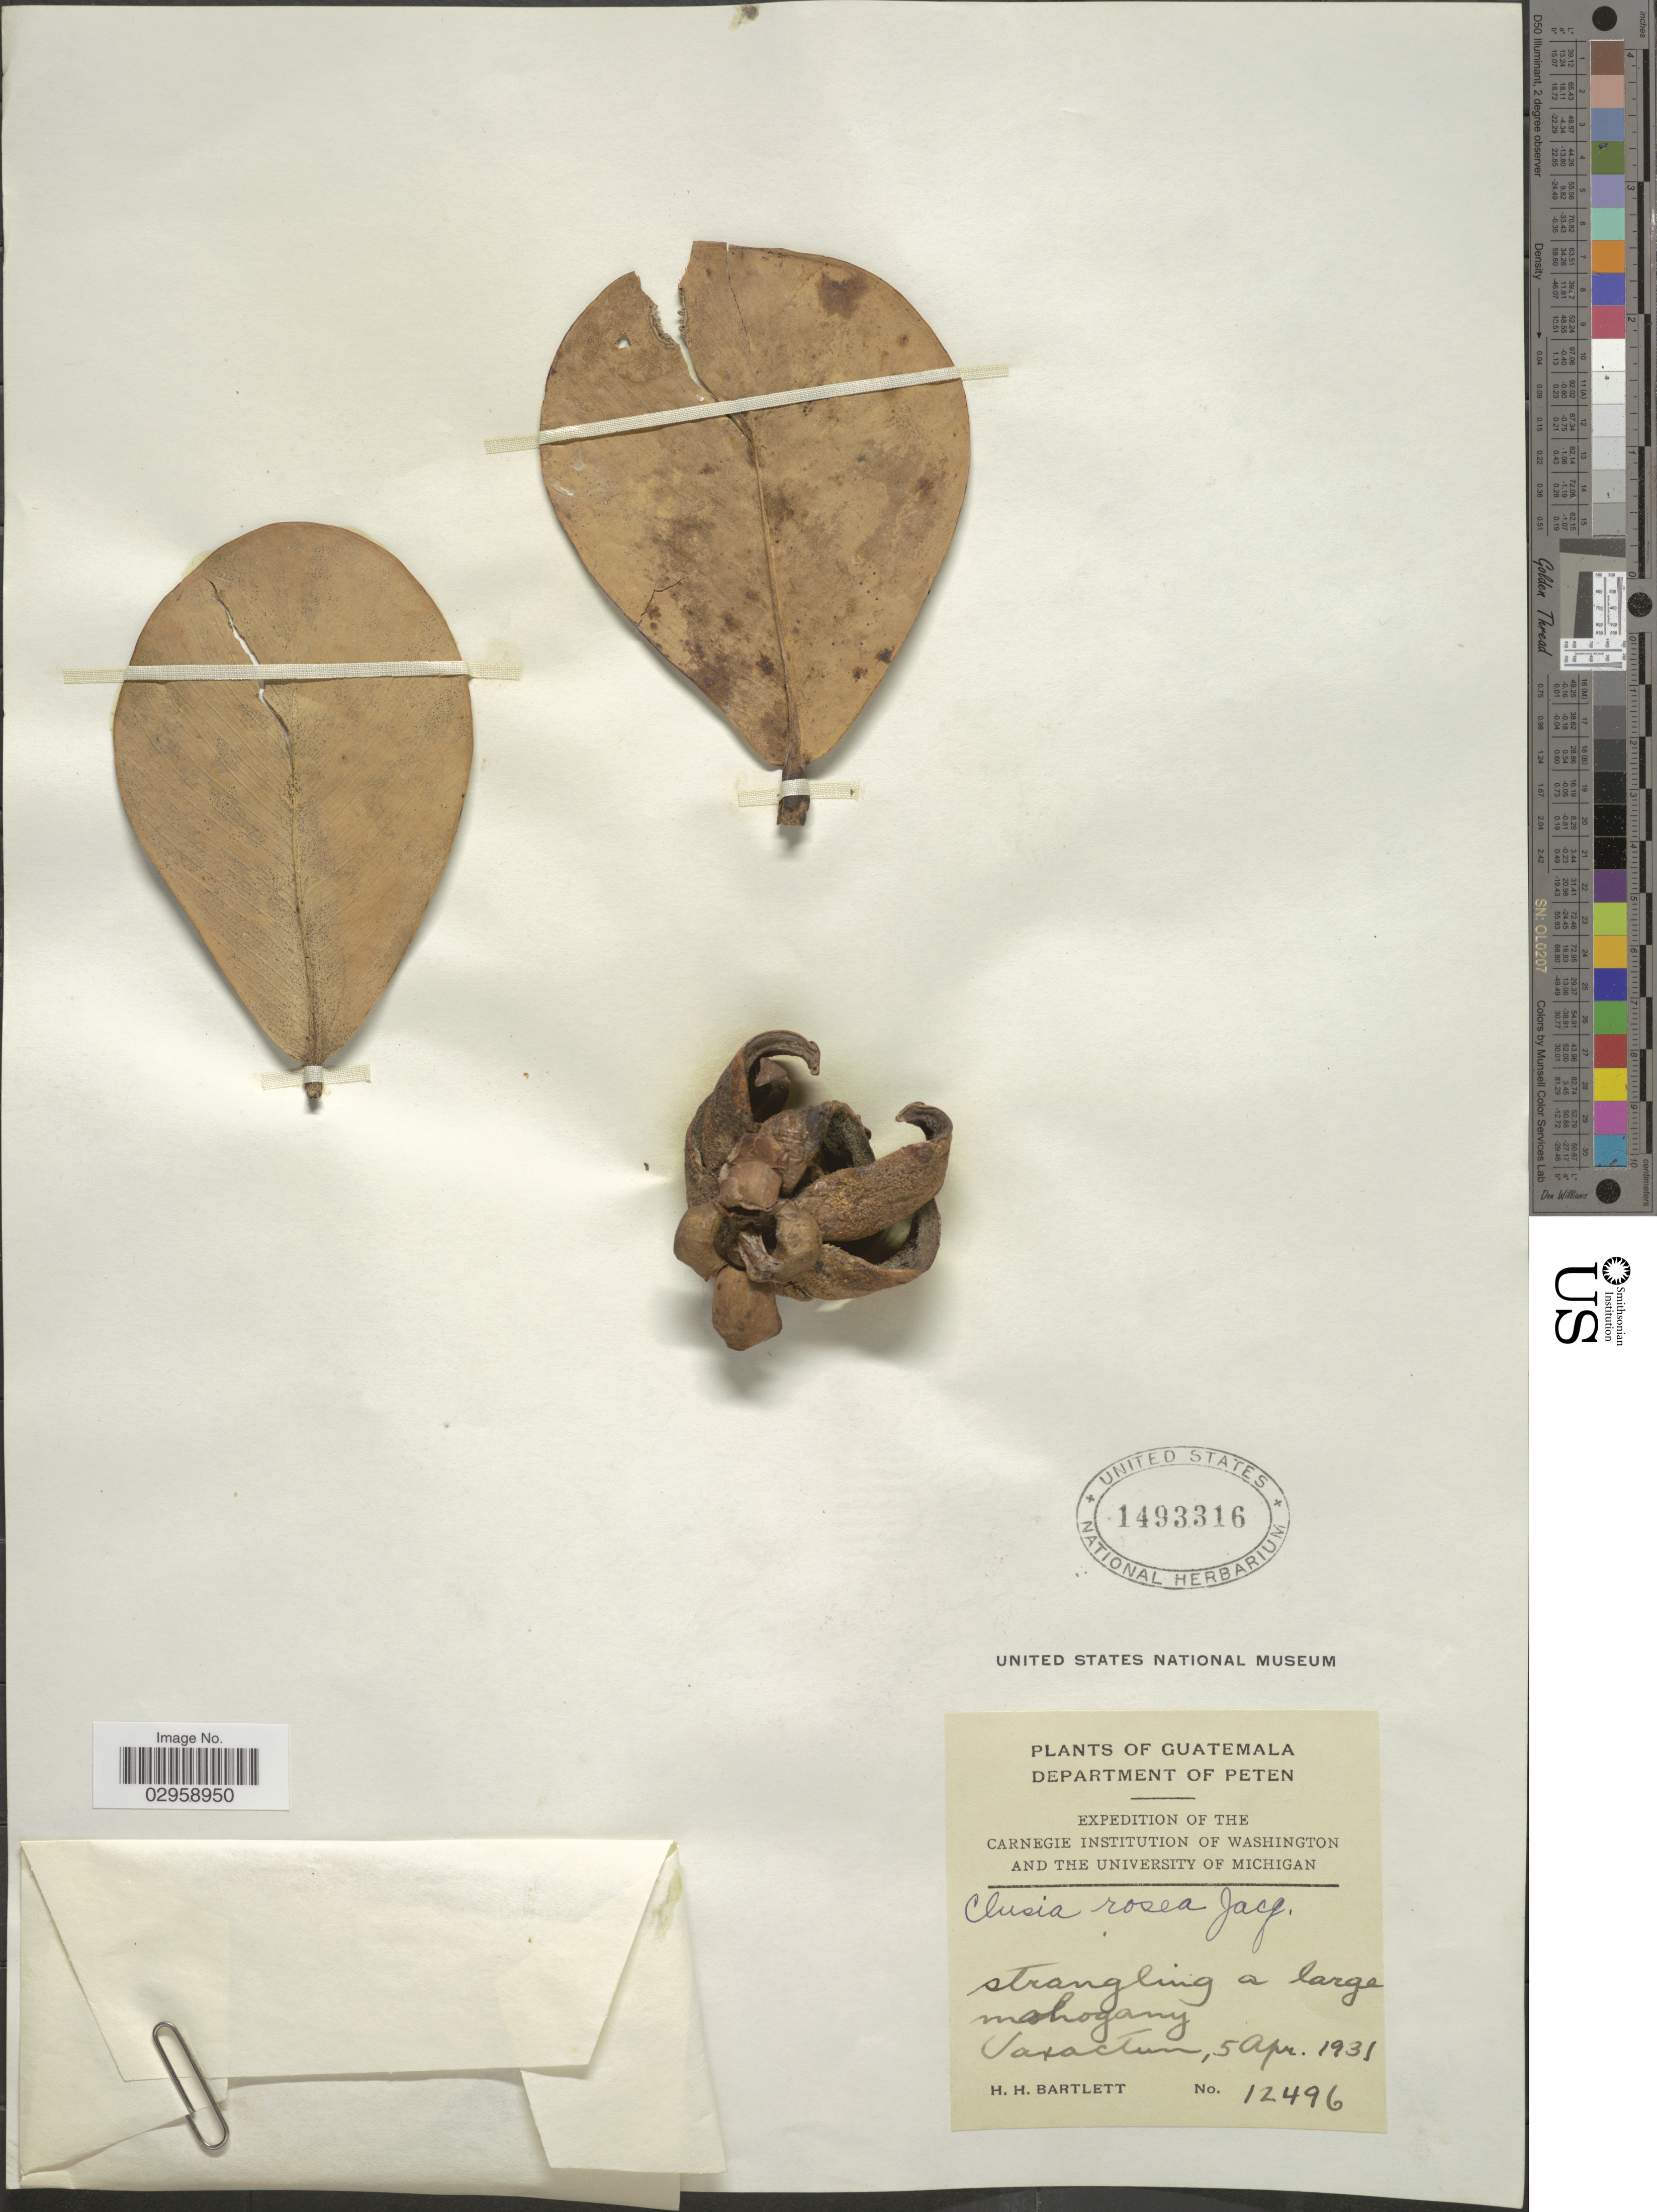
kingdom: Plantae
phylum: Tracheophyta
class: Magnoliopsida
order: Malpighiales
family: Clusiaceae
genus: Clusia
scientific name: Clusia rosea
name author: Jacq.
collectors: H. H. Bartlett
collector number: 12496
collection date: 1931-04-05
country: Guatemala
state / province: El Petén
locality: Department of Peten, Uaxactun.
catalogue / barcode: US 1493316